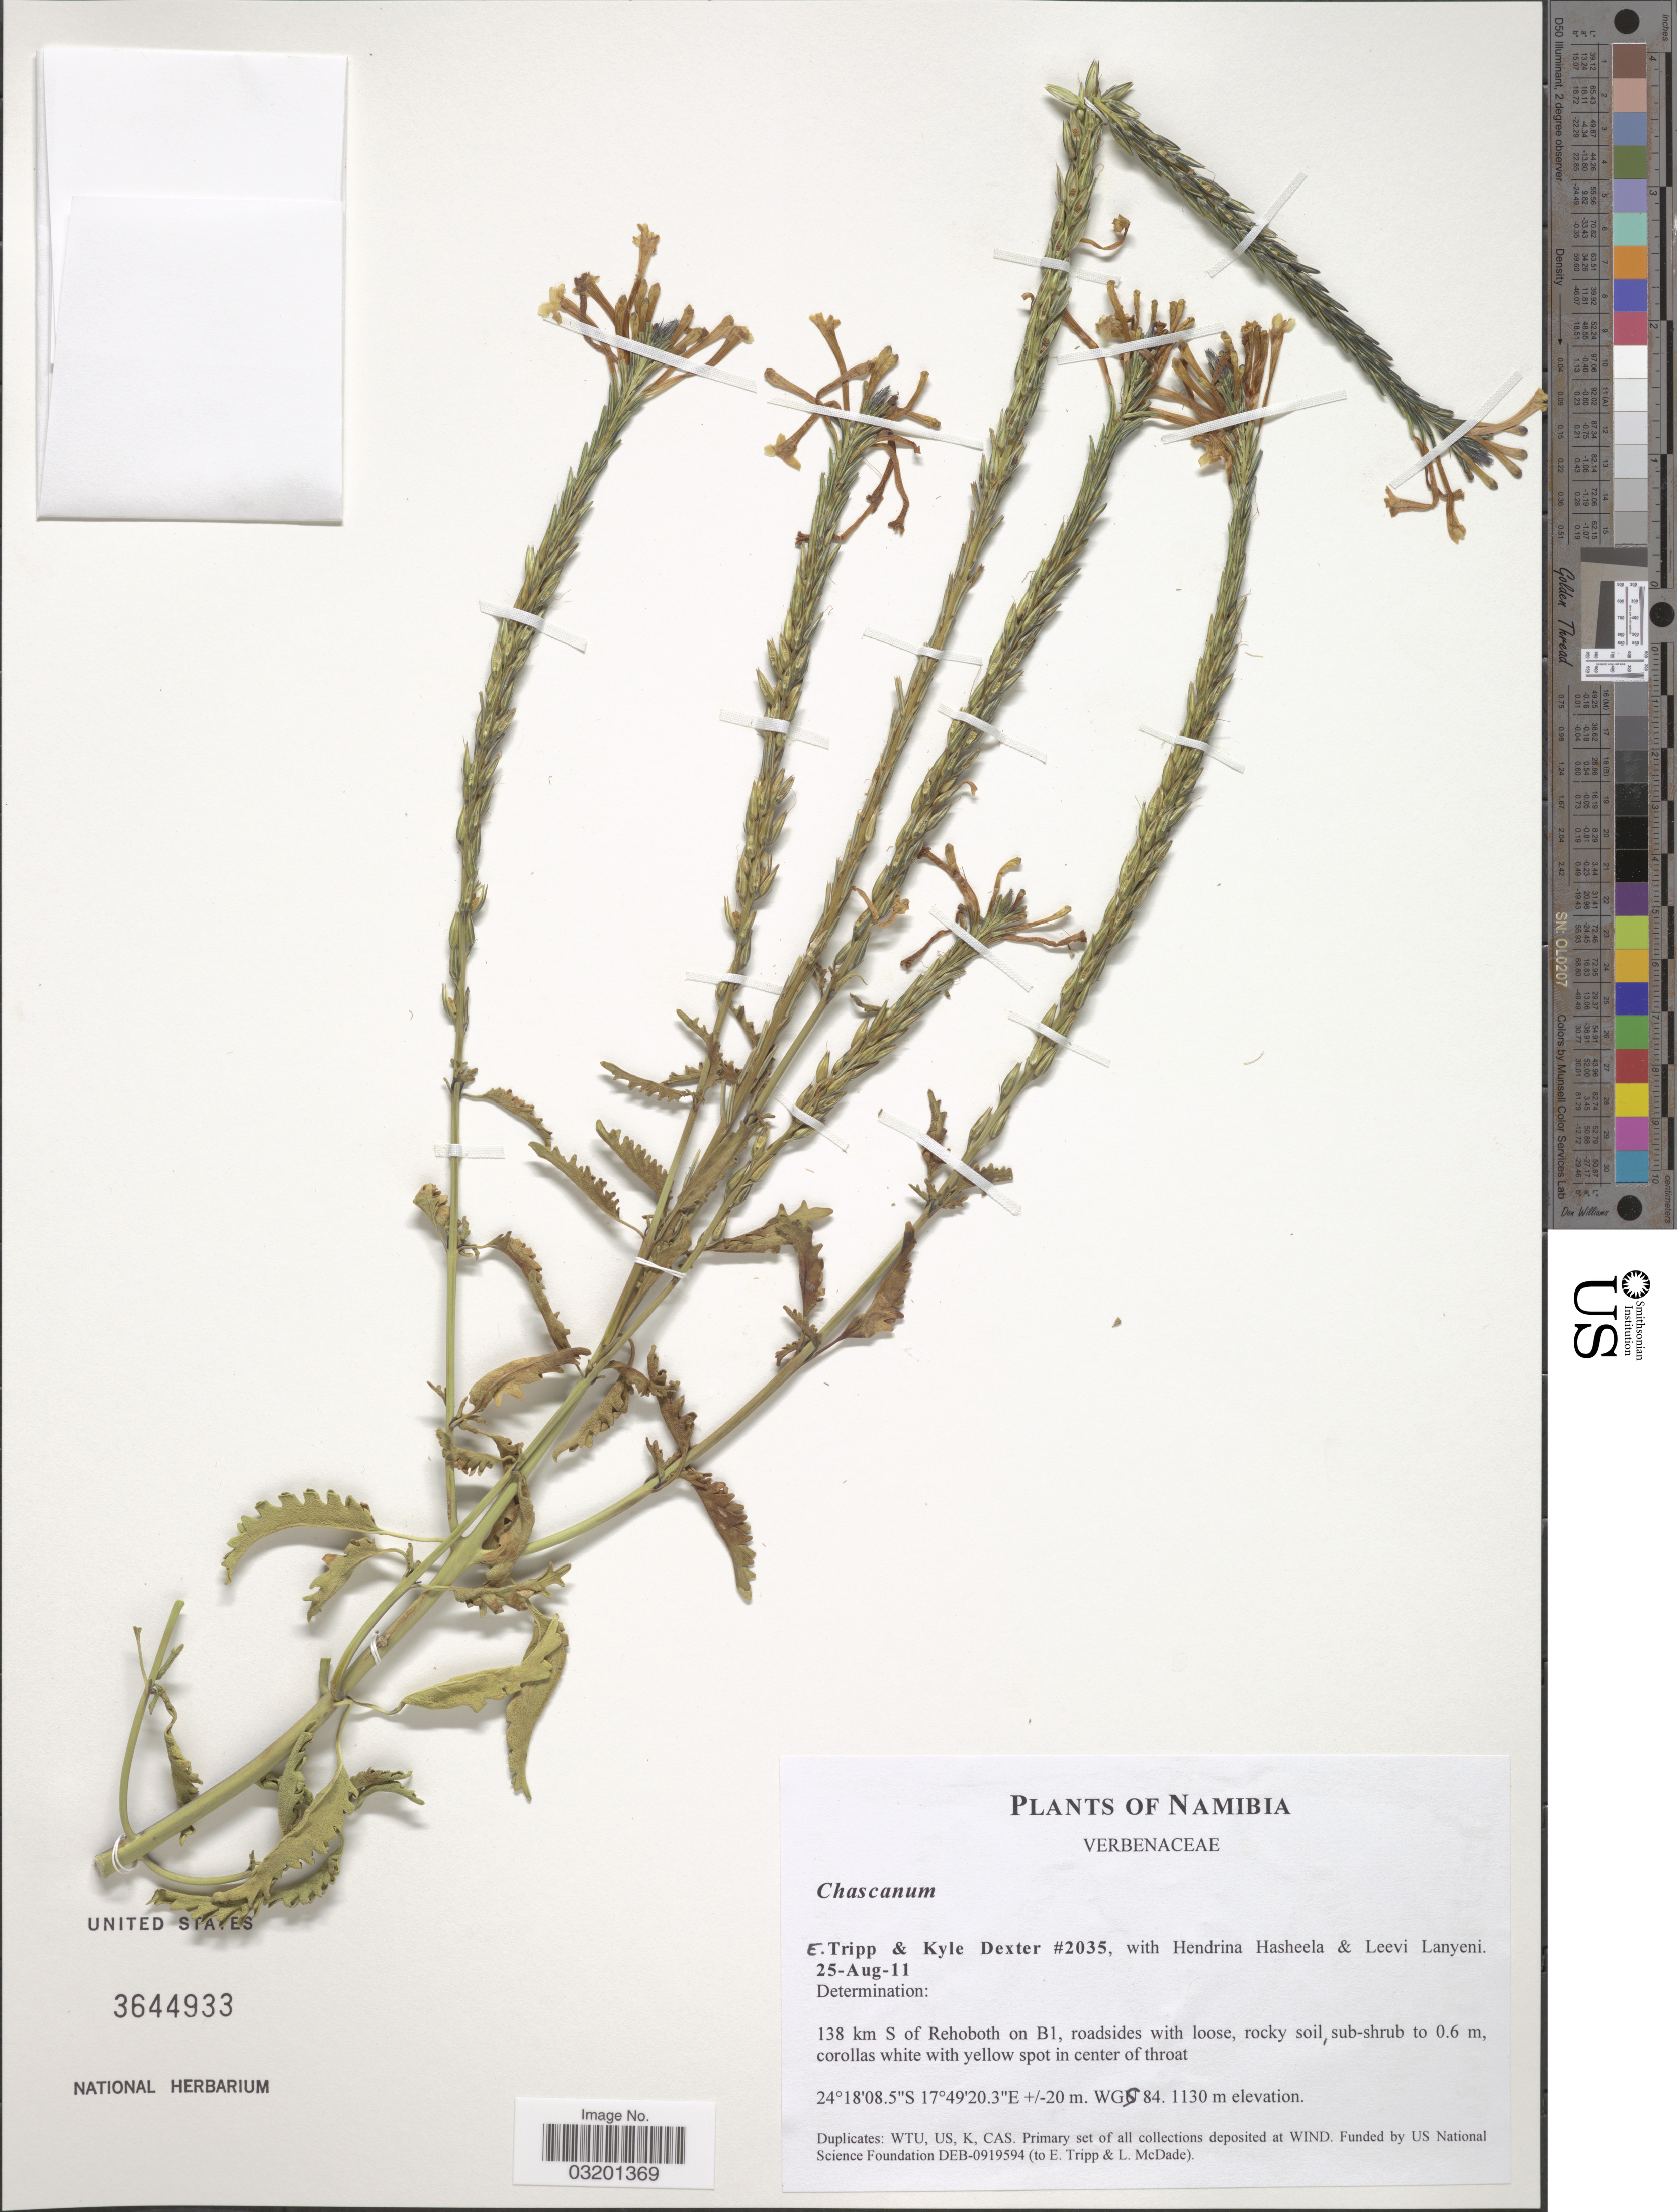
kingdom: Plantae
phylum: Tracheophyta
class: Magnoliopsida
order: Lamiales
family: Verbenaceae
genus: Chascanum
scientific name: Chascanum sp.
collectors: E. Tripp & K. Dexter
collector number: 2035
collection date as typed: Transcribed d/m/y: 25/8/11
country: Namibia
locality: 138 km S of Rehoboth on B1.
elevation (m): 1130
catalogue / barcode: US 3644933